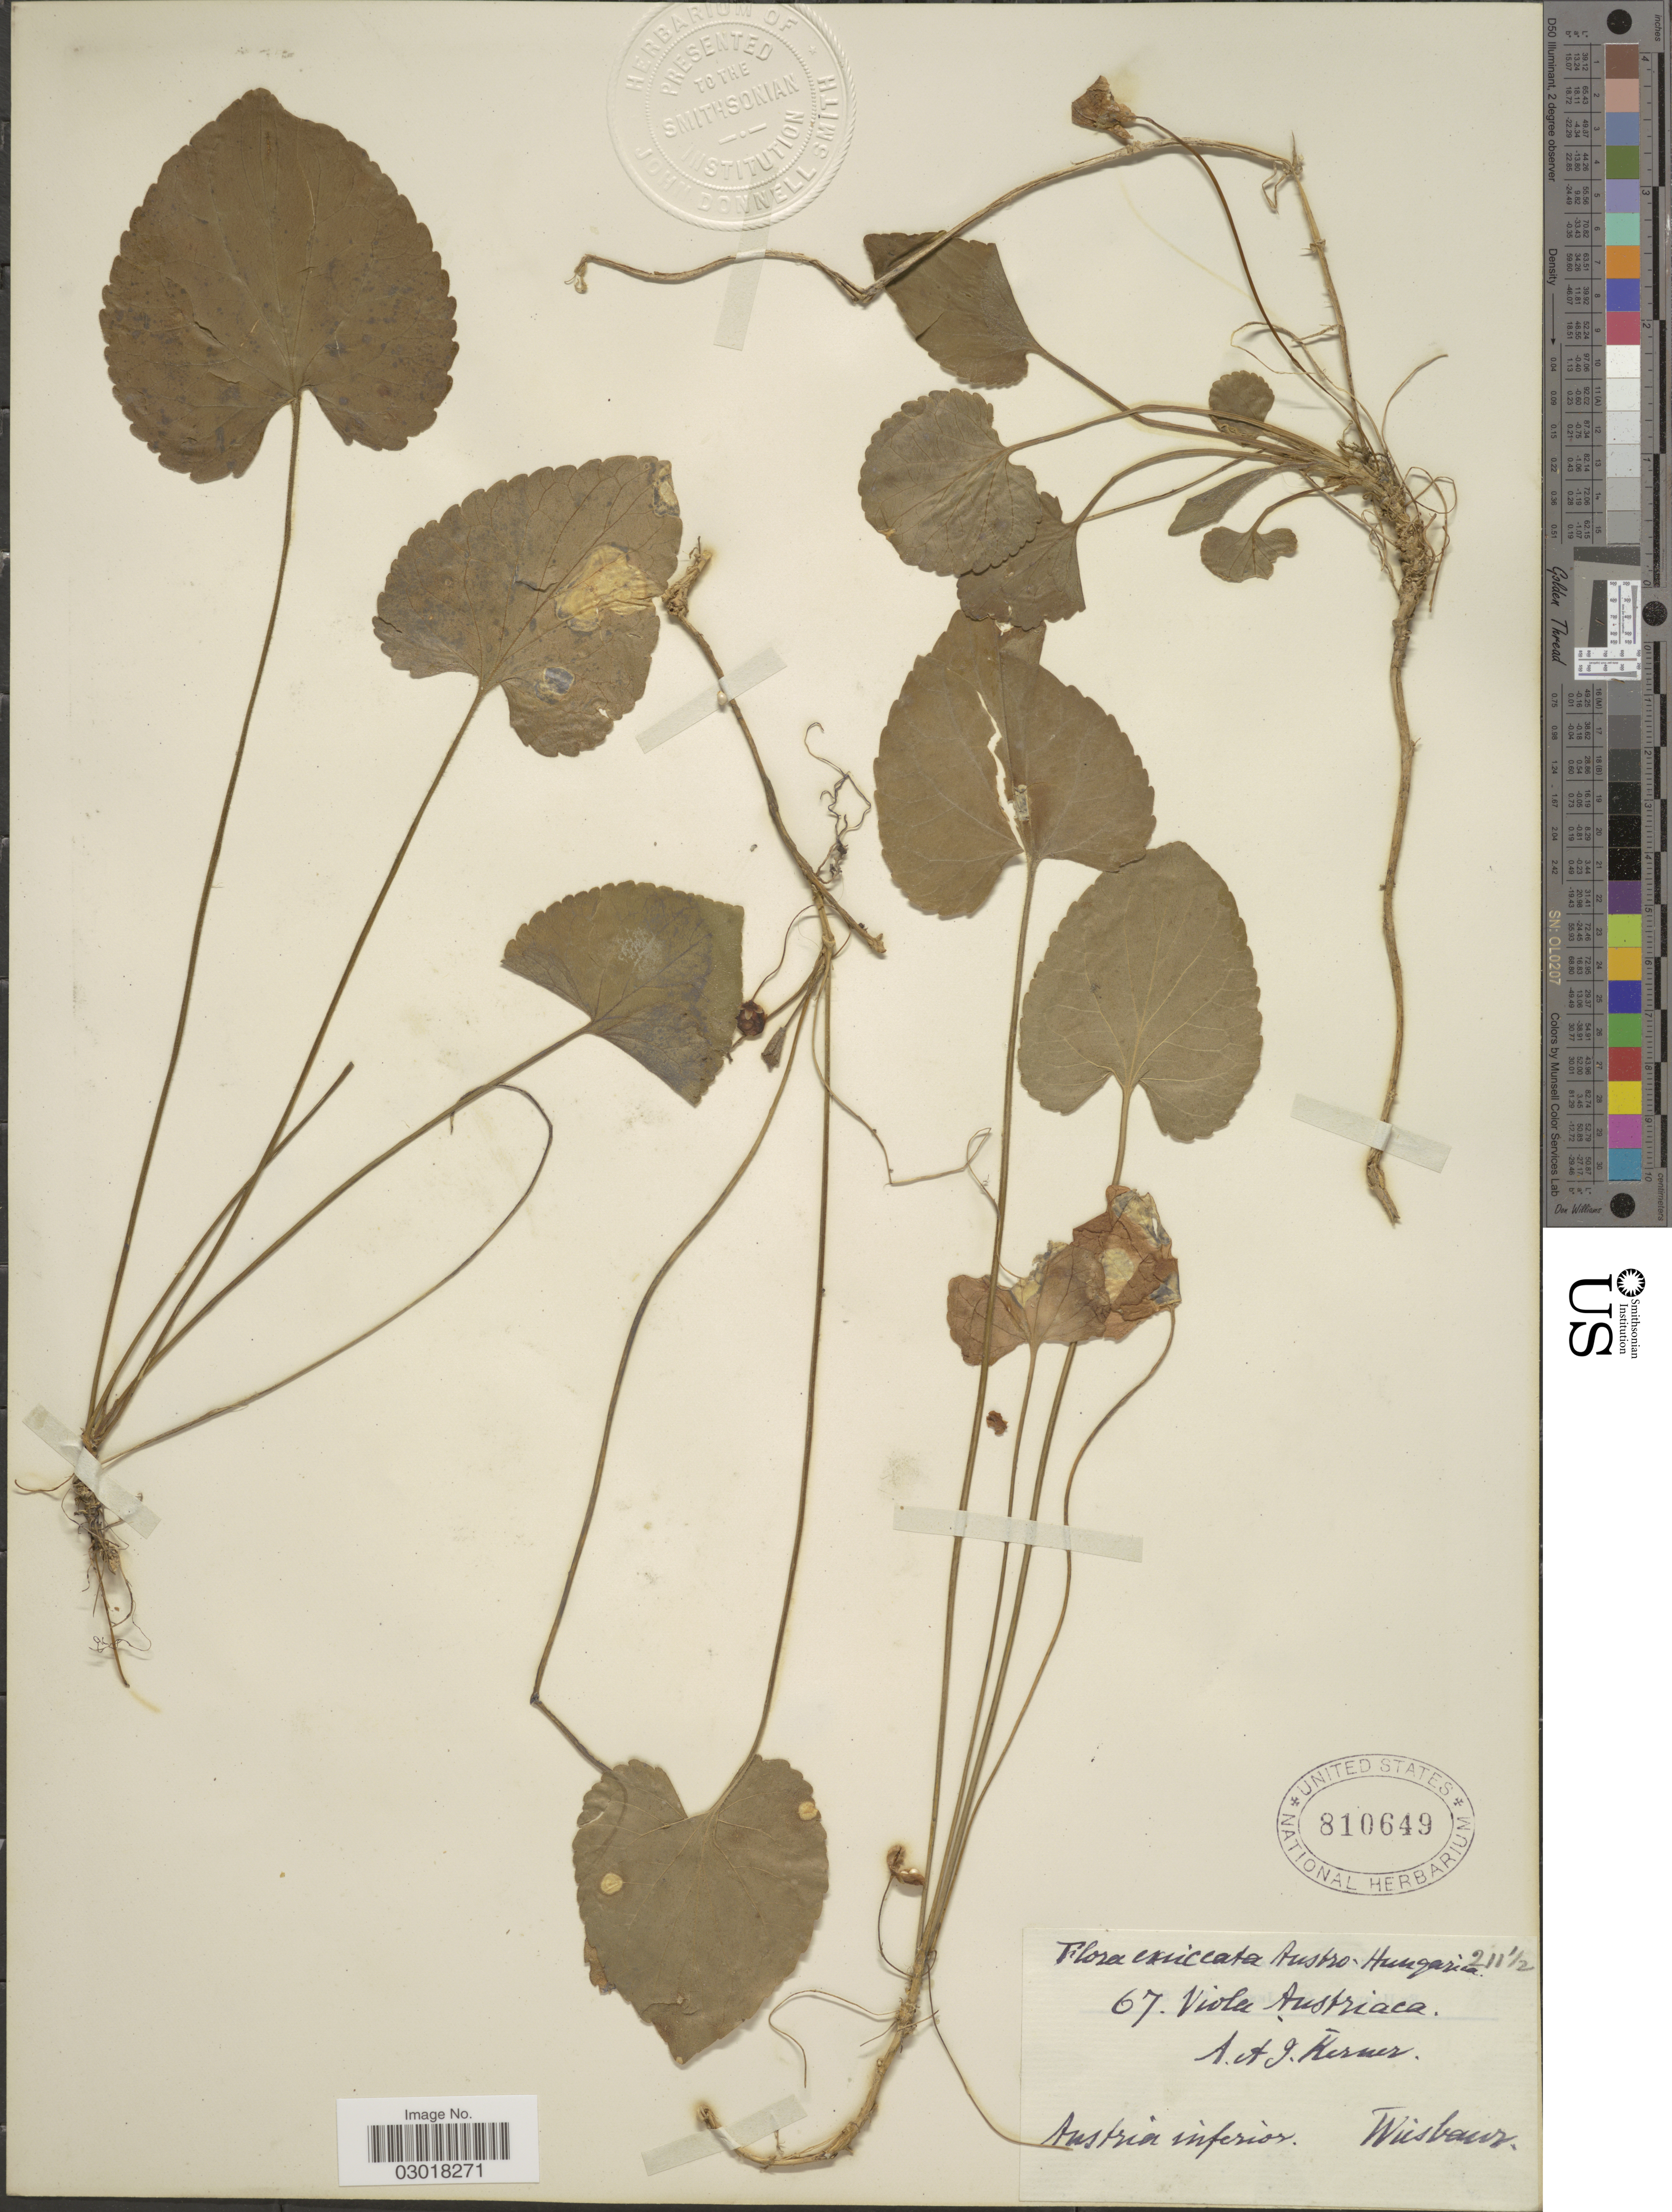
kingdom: Plantae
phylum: Tracheophyta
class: Magnoliopsida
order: Malpighiales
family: Violaceae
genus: Viola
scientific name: Viola austriaca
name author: A. Kern. & Jos. Kern.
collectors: Wiesbaur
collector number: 67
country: Austria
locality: Austro-Hungarica. Austria inferior.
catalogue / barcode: US 810649